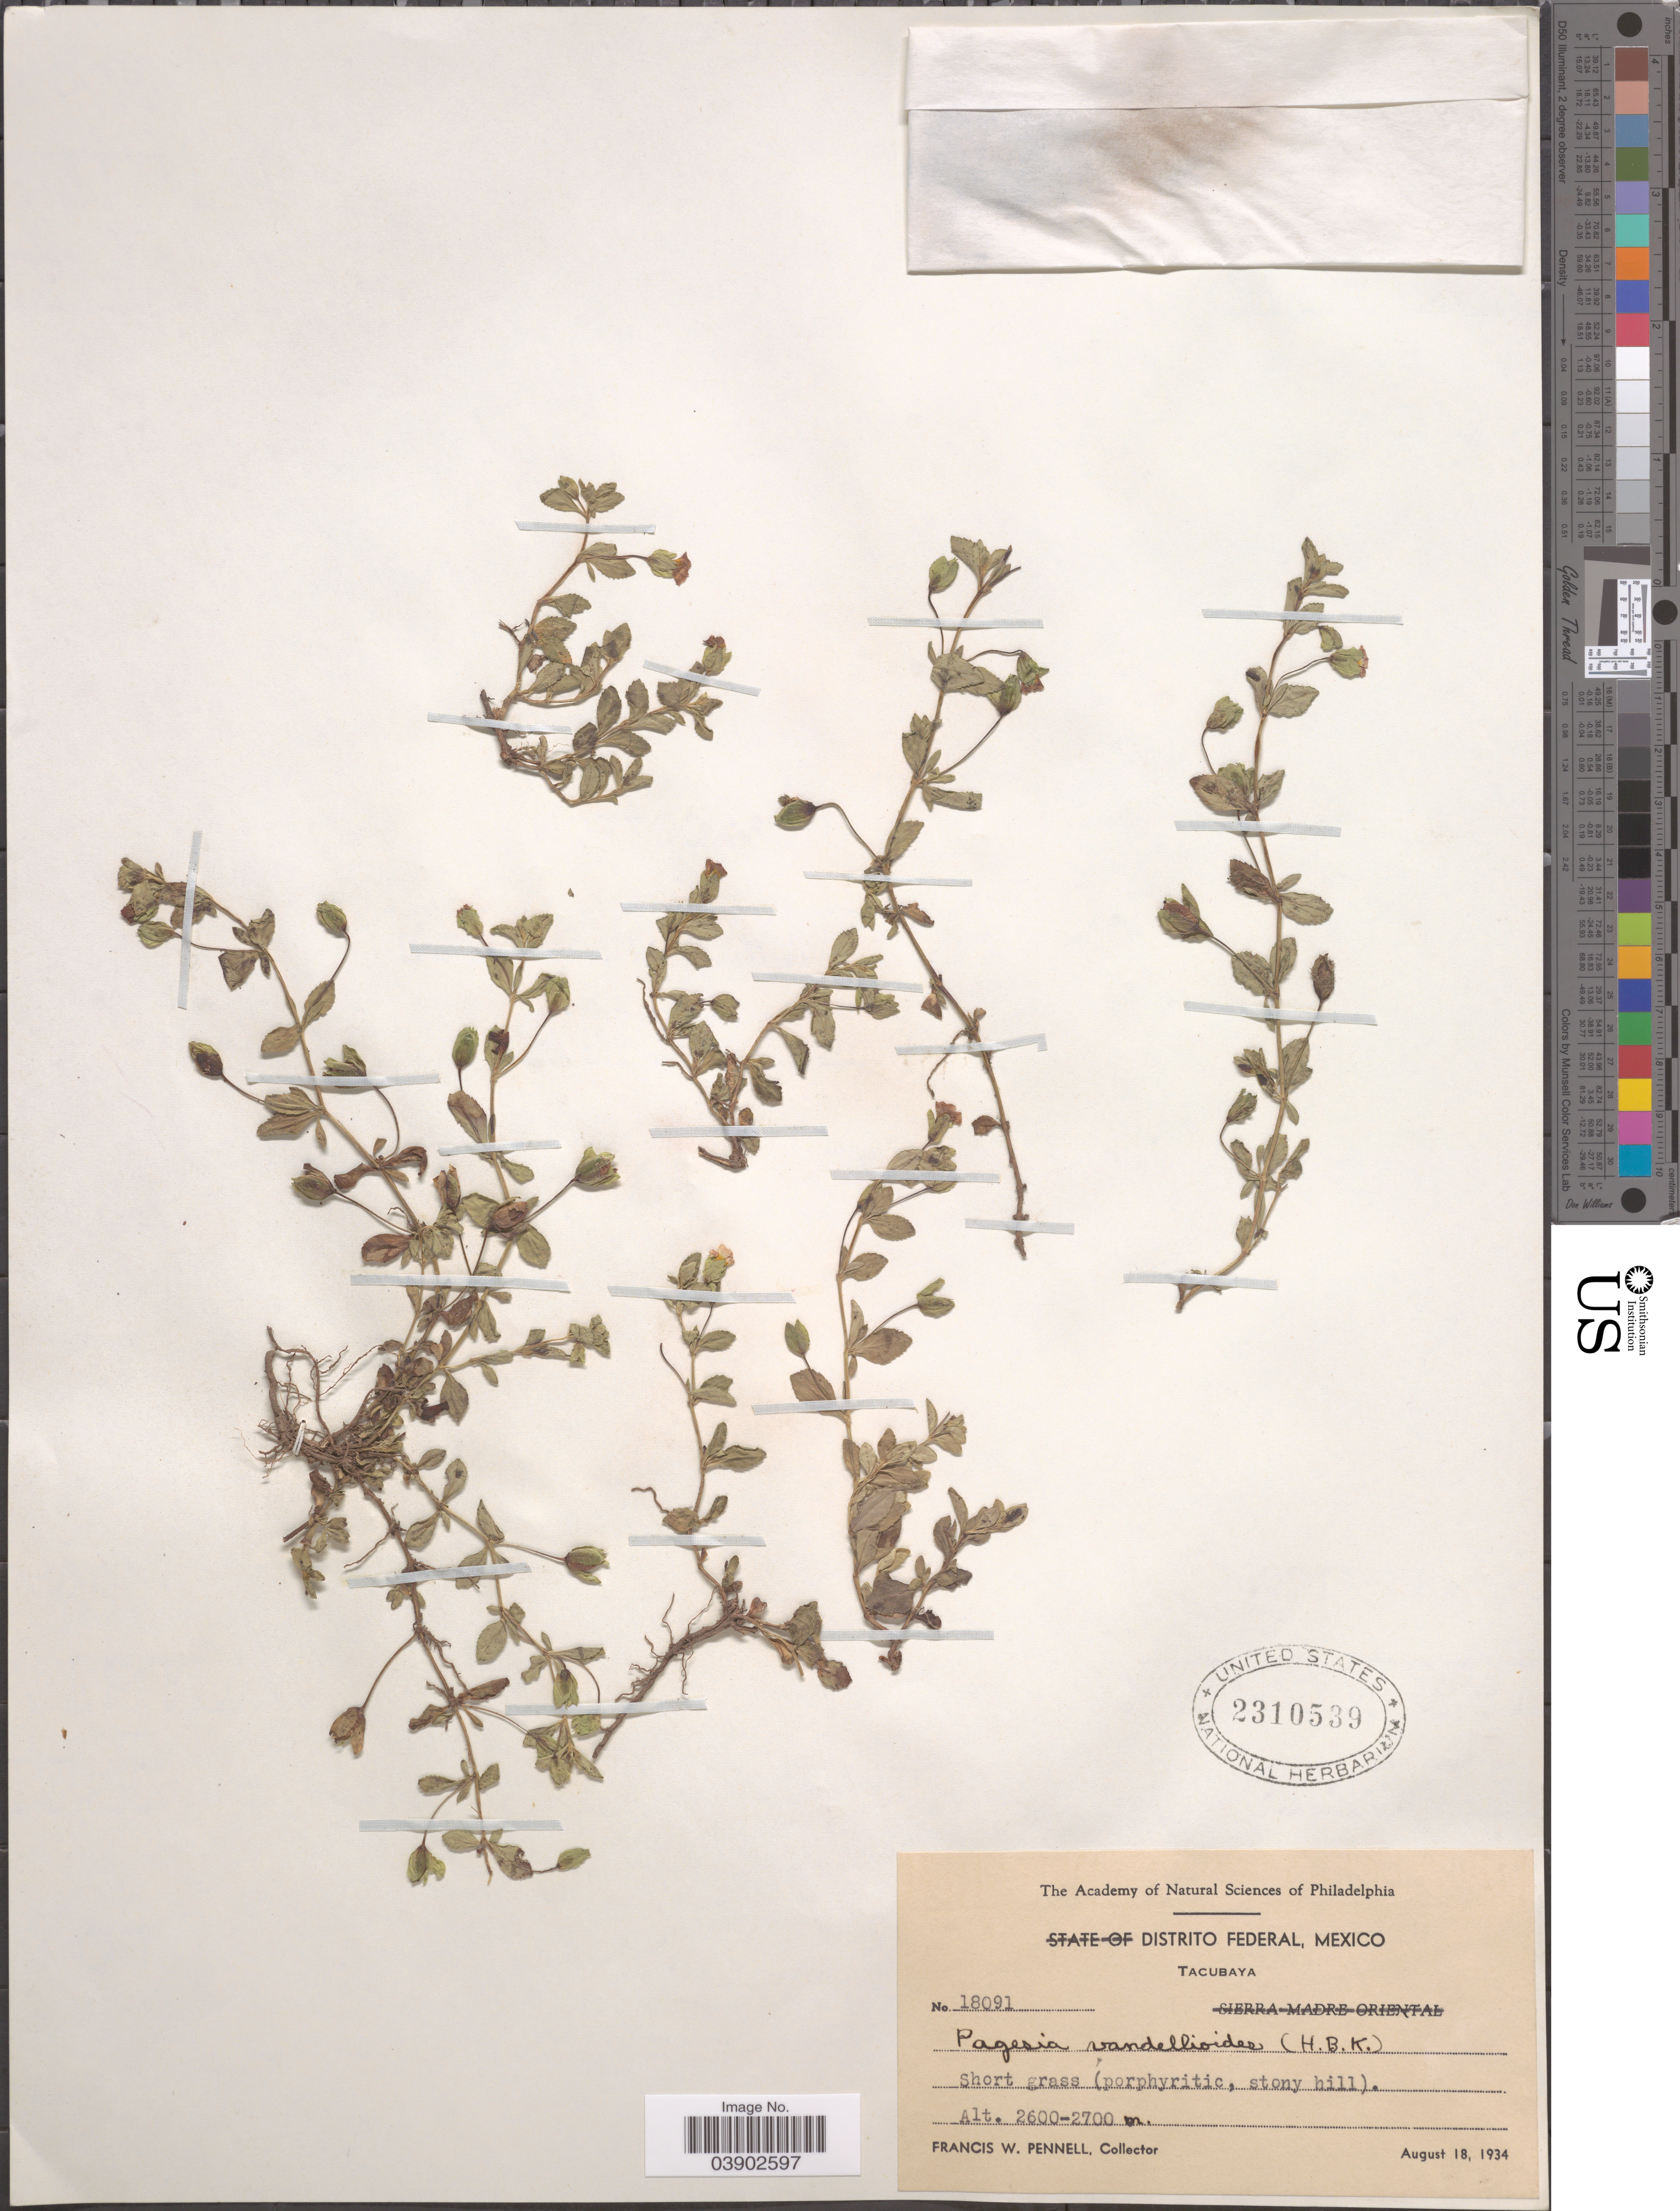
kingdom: Plantae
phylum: Tracheophyta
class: Magnoliopsida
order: Lamiales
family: Plantaginaceae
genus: Mecardonia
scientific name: Mecardonia procumbens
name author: (Mill.) Small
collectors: F. W. Pennell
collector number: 18091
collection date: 1934-08-18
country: Mexico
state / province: Distrito Federal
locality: Tacubaya.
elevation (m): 2600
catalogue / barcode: US 2310539